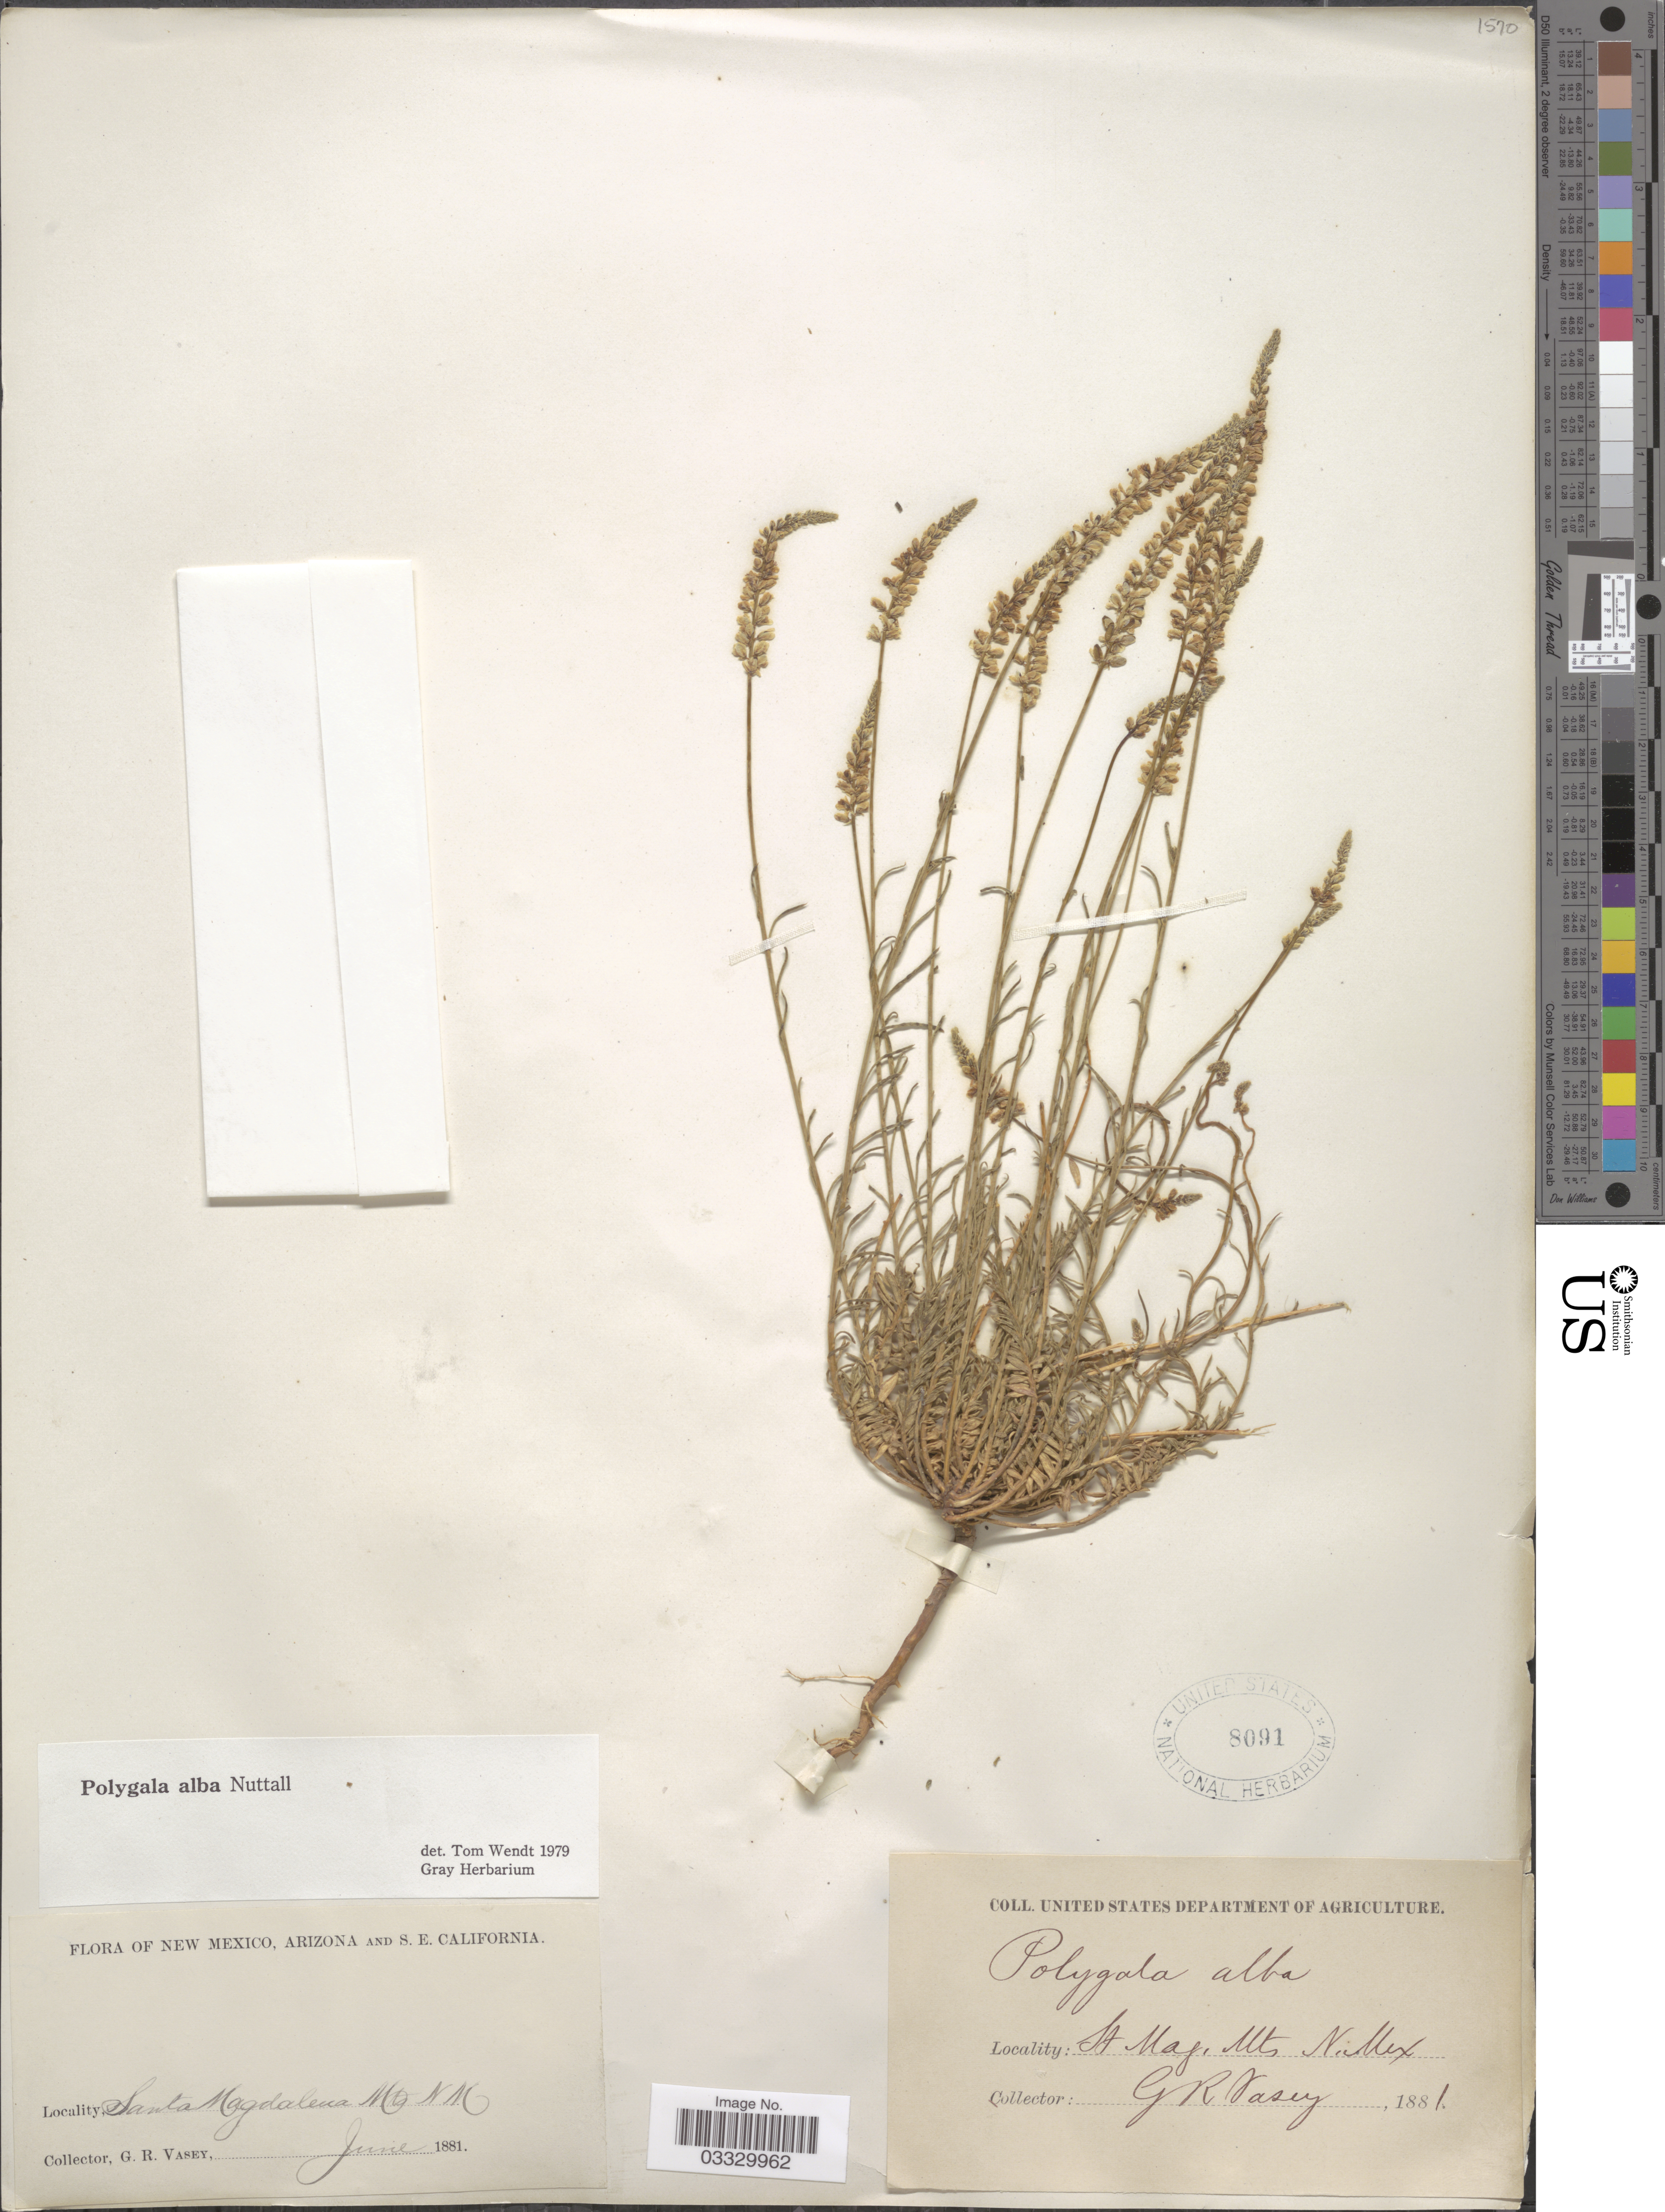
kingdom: Plantae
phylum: Tracheophyta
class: Magnoliopsida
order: Fabales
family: Polygalaceae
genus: Polygala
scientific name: Polygala alba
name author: Nutt.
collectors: G. R. Vasey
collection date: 1881-06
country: United States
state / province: New Mexico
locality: Santa Magdalena Mts.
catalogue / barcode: US 8091